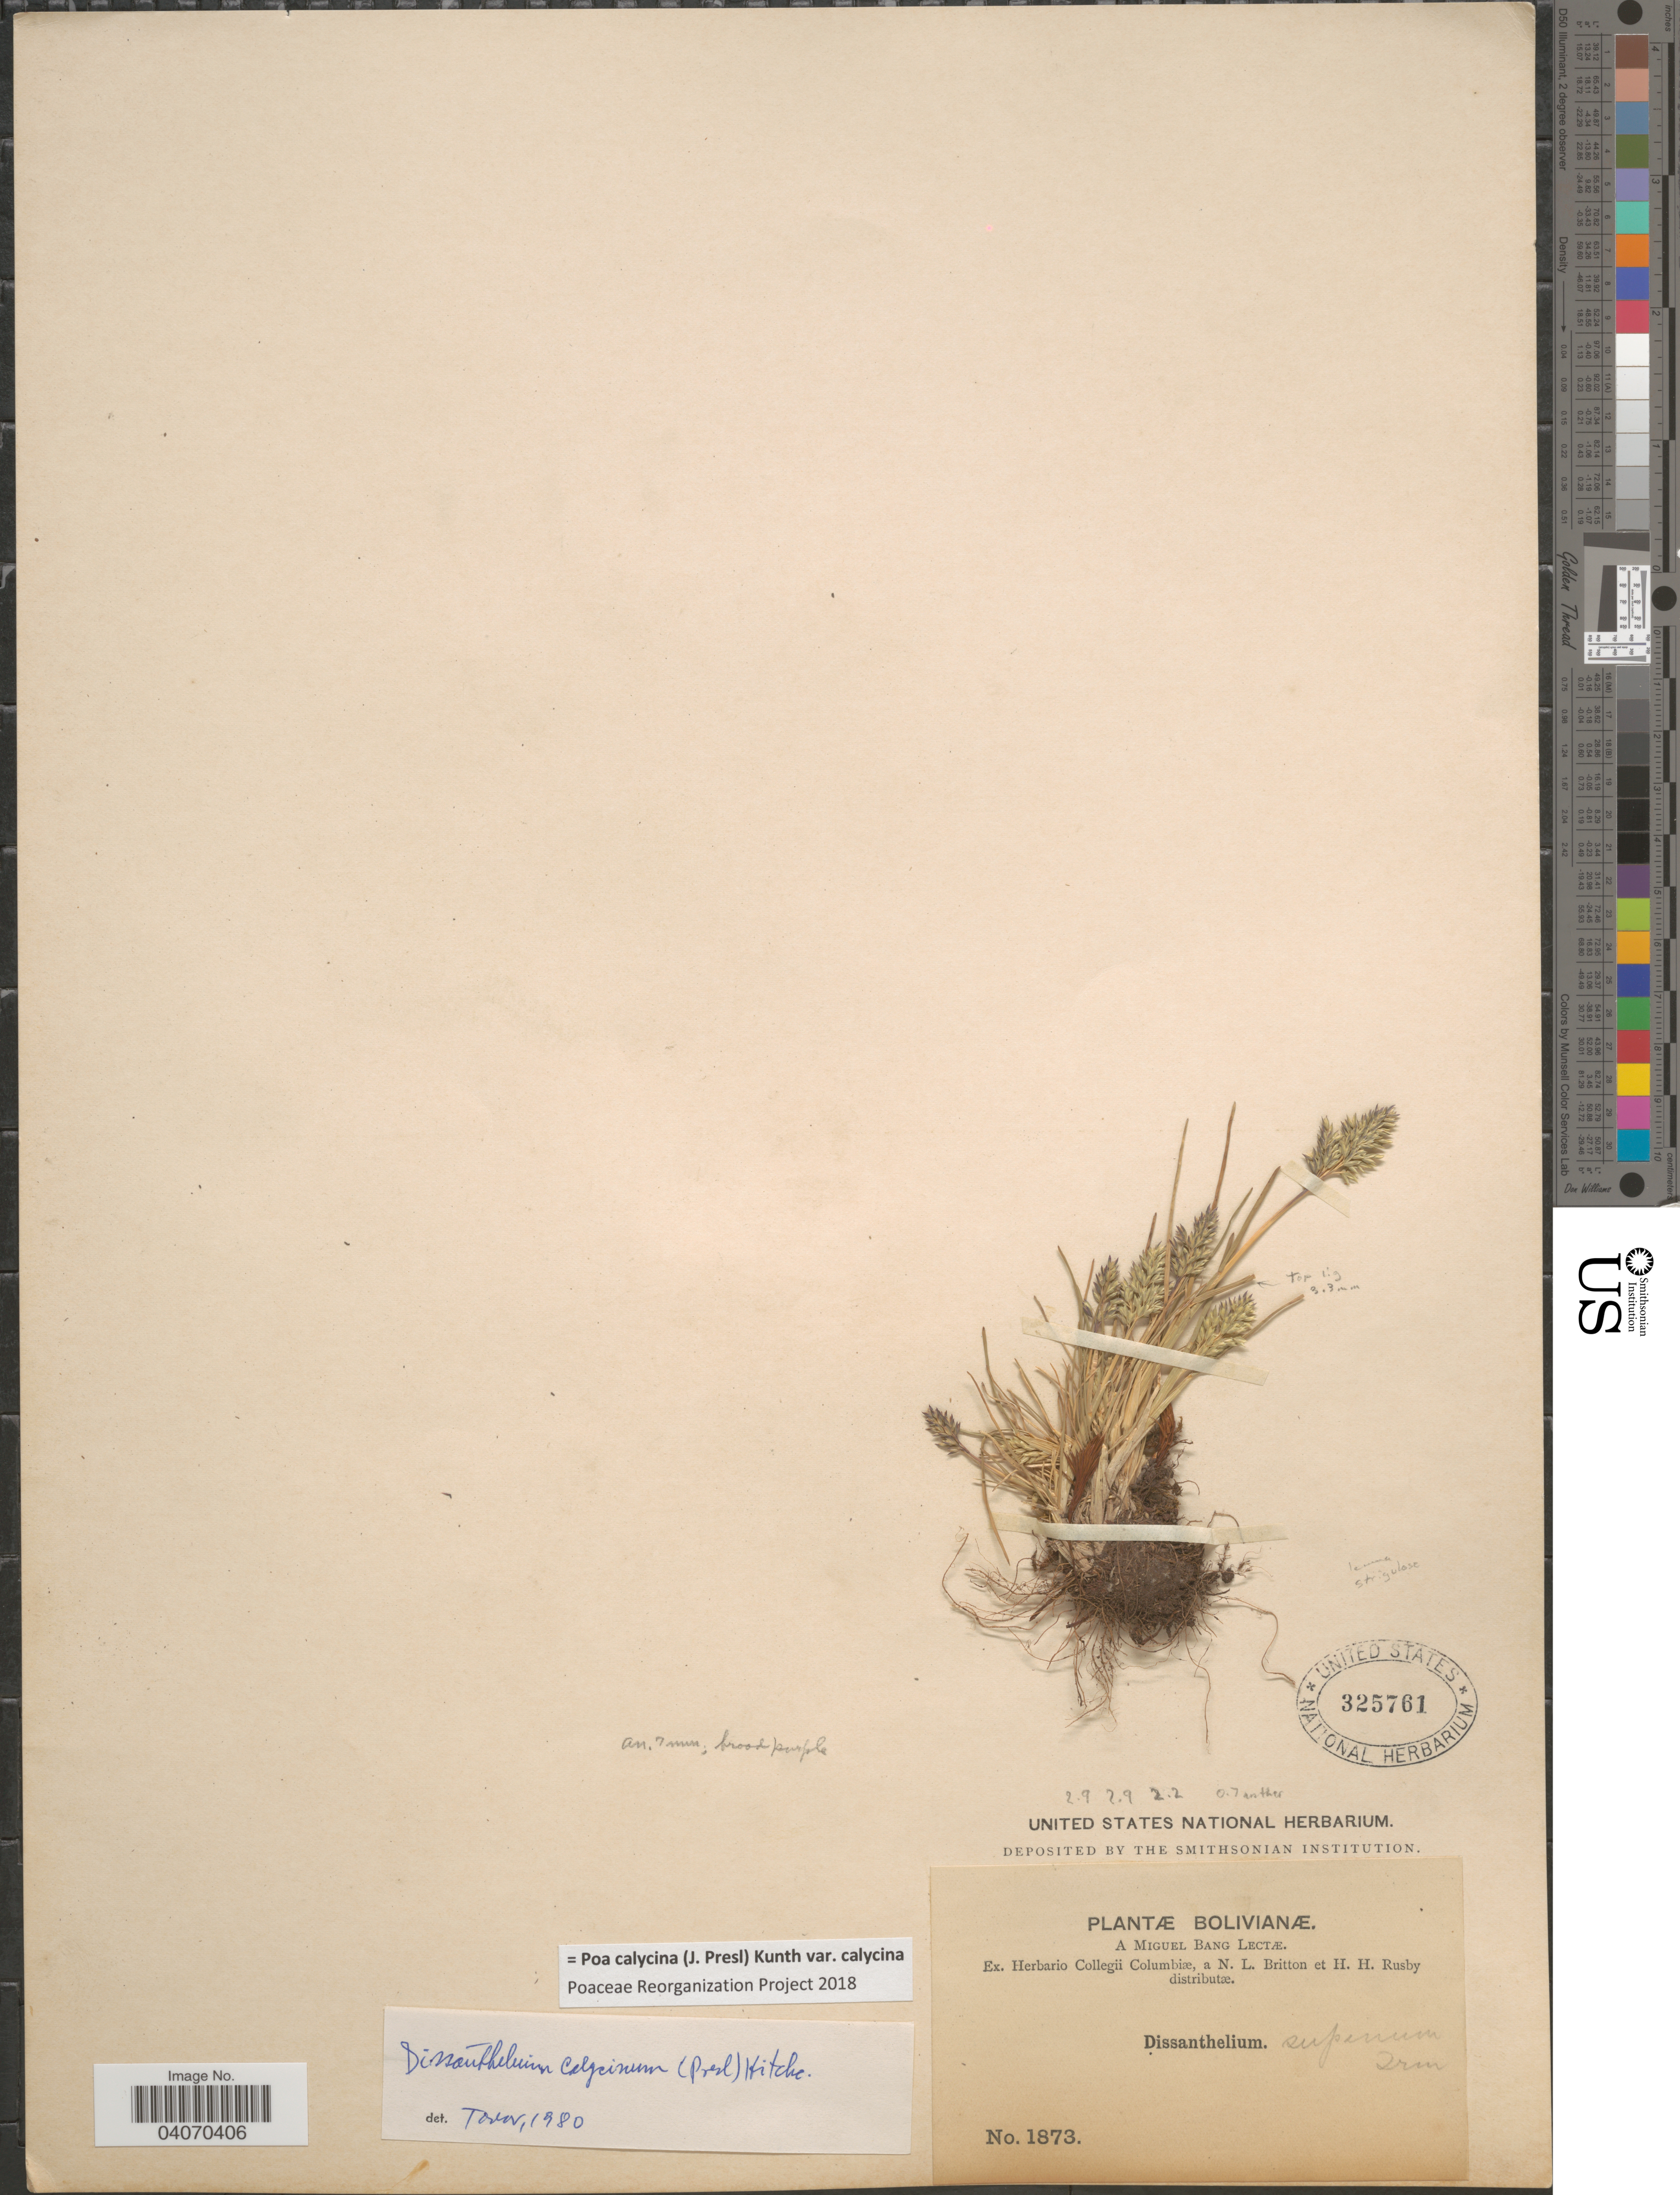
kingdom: Plantae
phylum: Tracheophyta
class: Liliopsida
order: Poales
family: Poaceae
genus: Poa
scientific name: Poa calycina var. calycina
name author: (J. Presl) Kunth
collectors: M. Bang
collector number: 1873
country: Bolivia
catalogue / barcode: US 325761